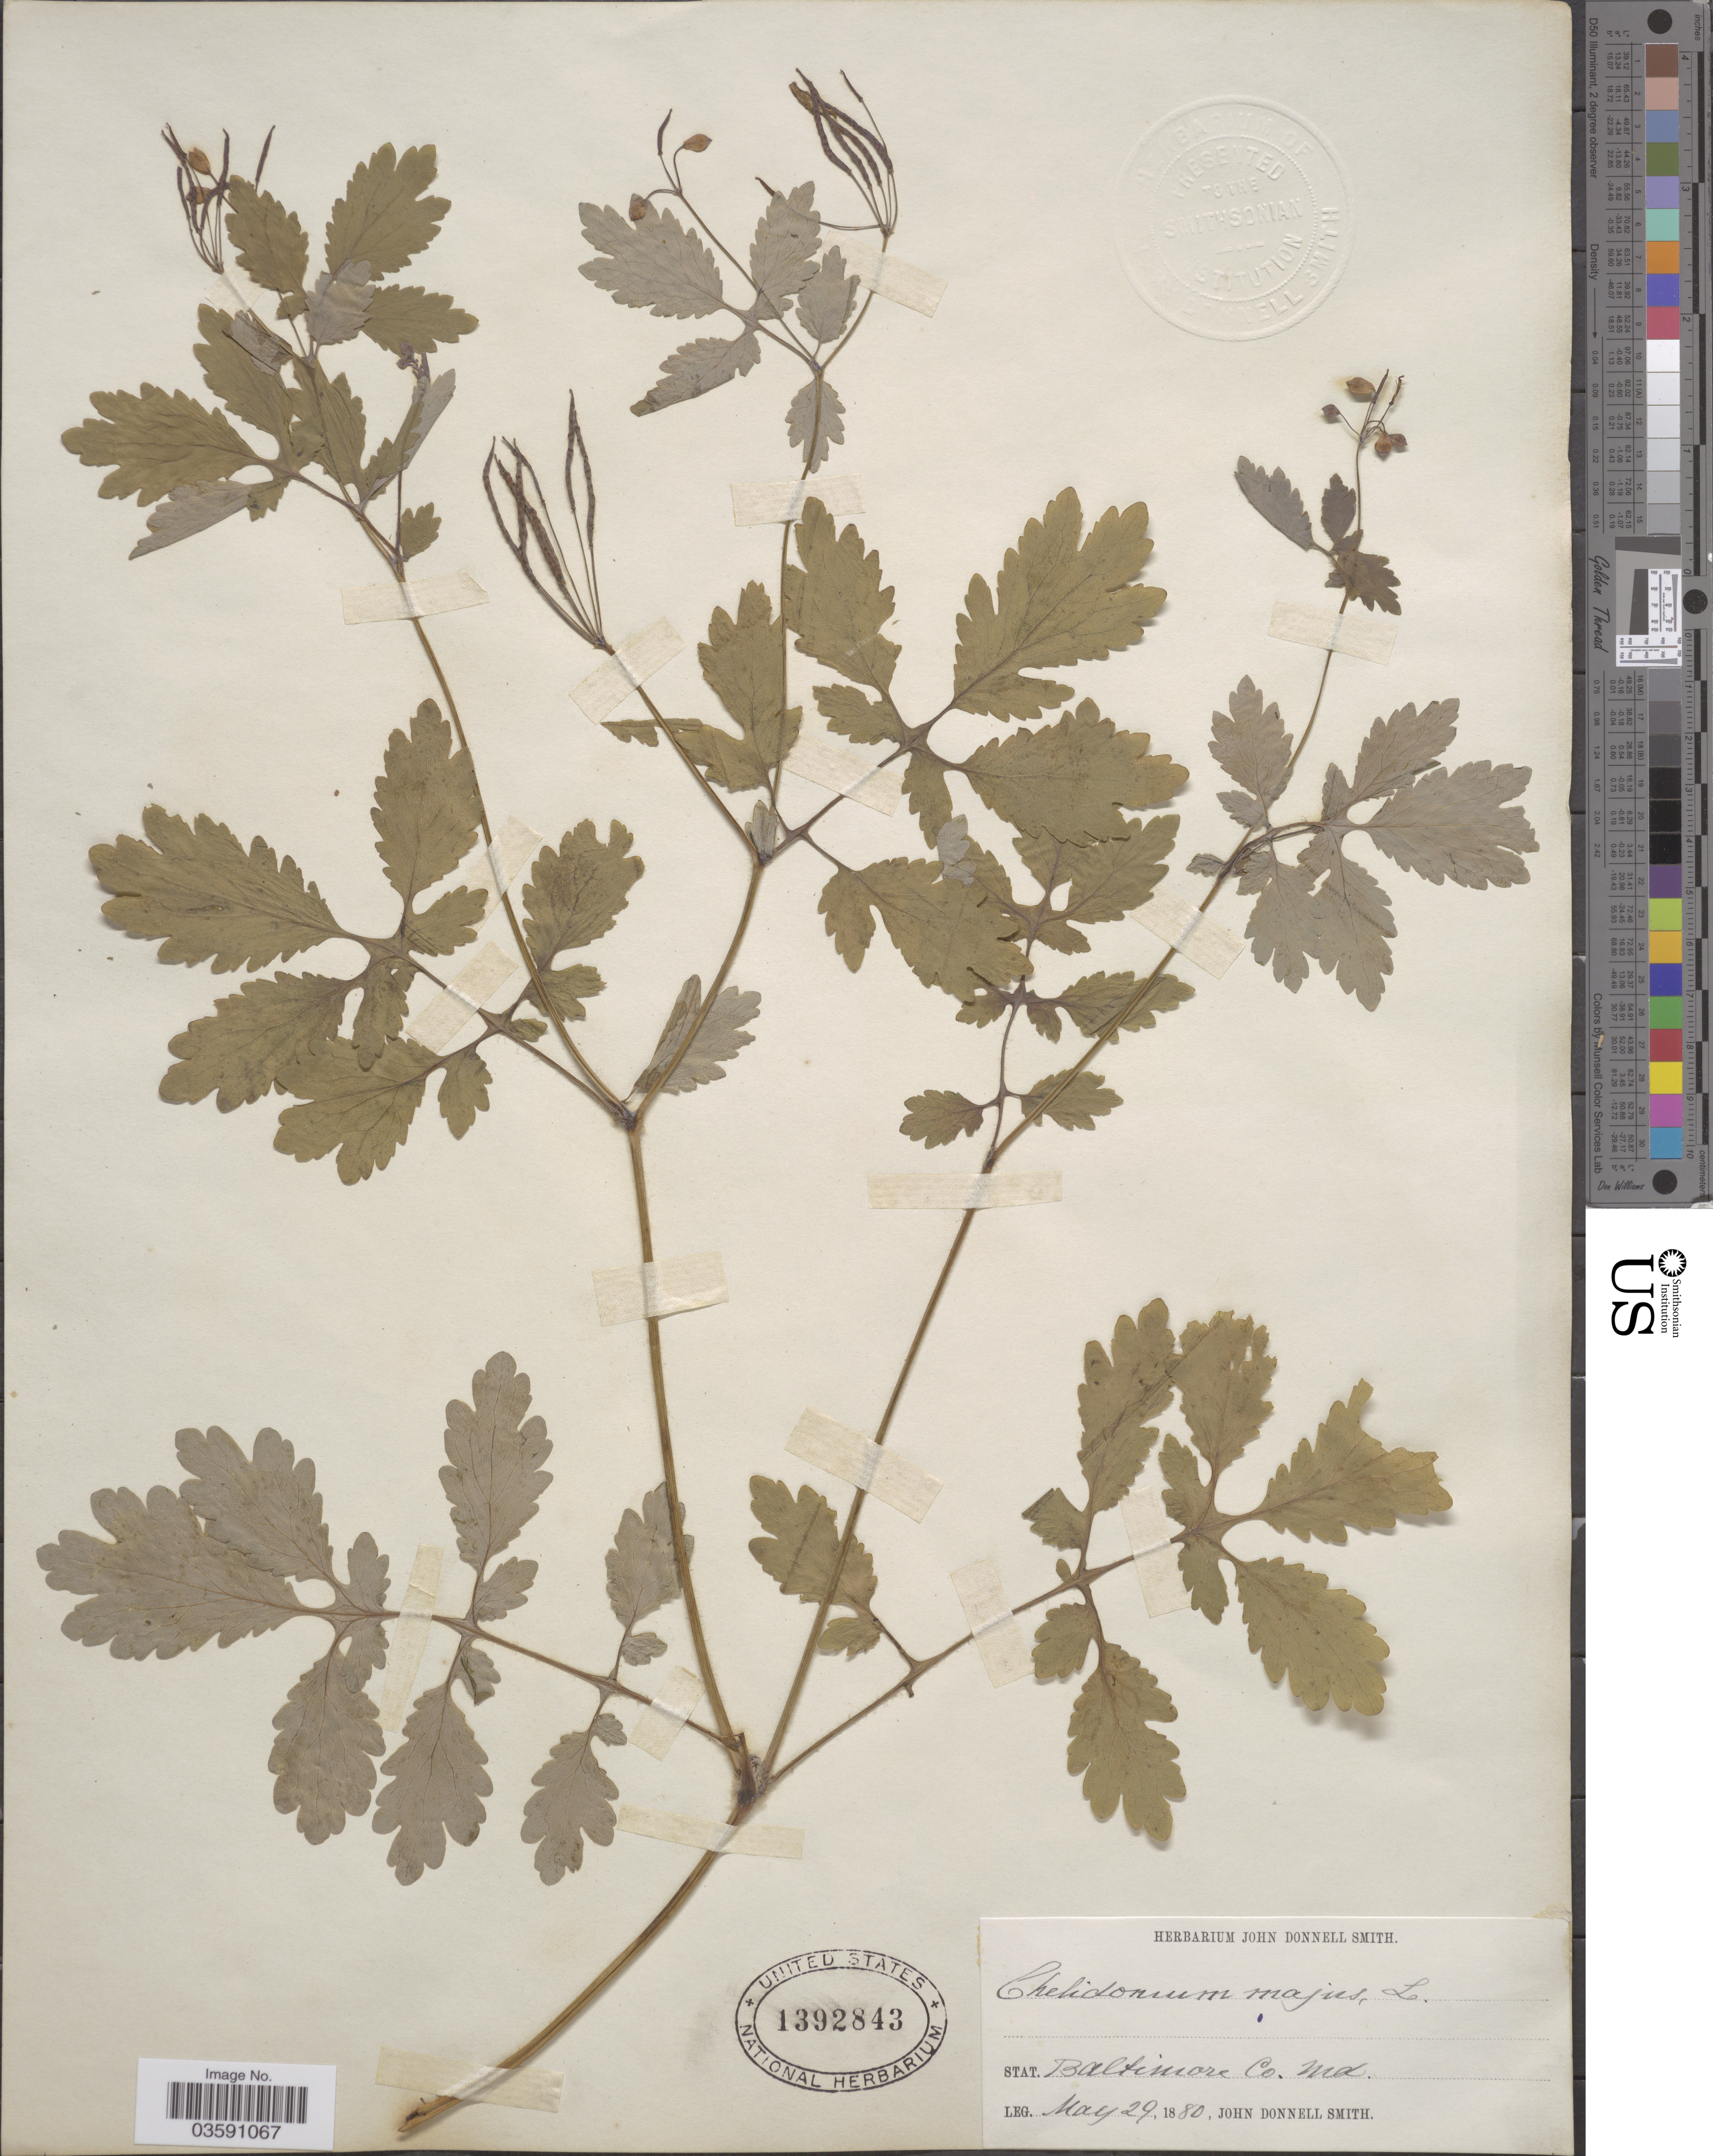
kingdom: Plantae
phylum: Tracheophyta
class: Magnoliopsida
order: Ranunculales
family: Papaveraceae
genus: Chelidonium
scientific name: Chelidonium majus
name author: L.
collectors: J. Donnell Smith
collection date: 1880-05-29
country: United States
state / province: Maryland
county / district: Baltimore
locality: Stat. Baltimore Co.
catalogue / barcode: US 1392843